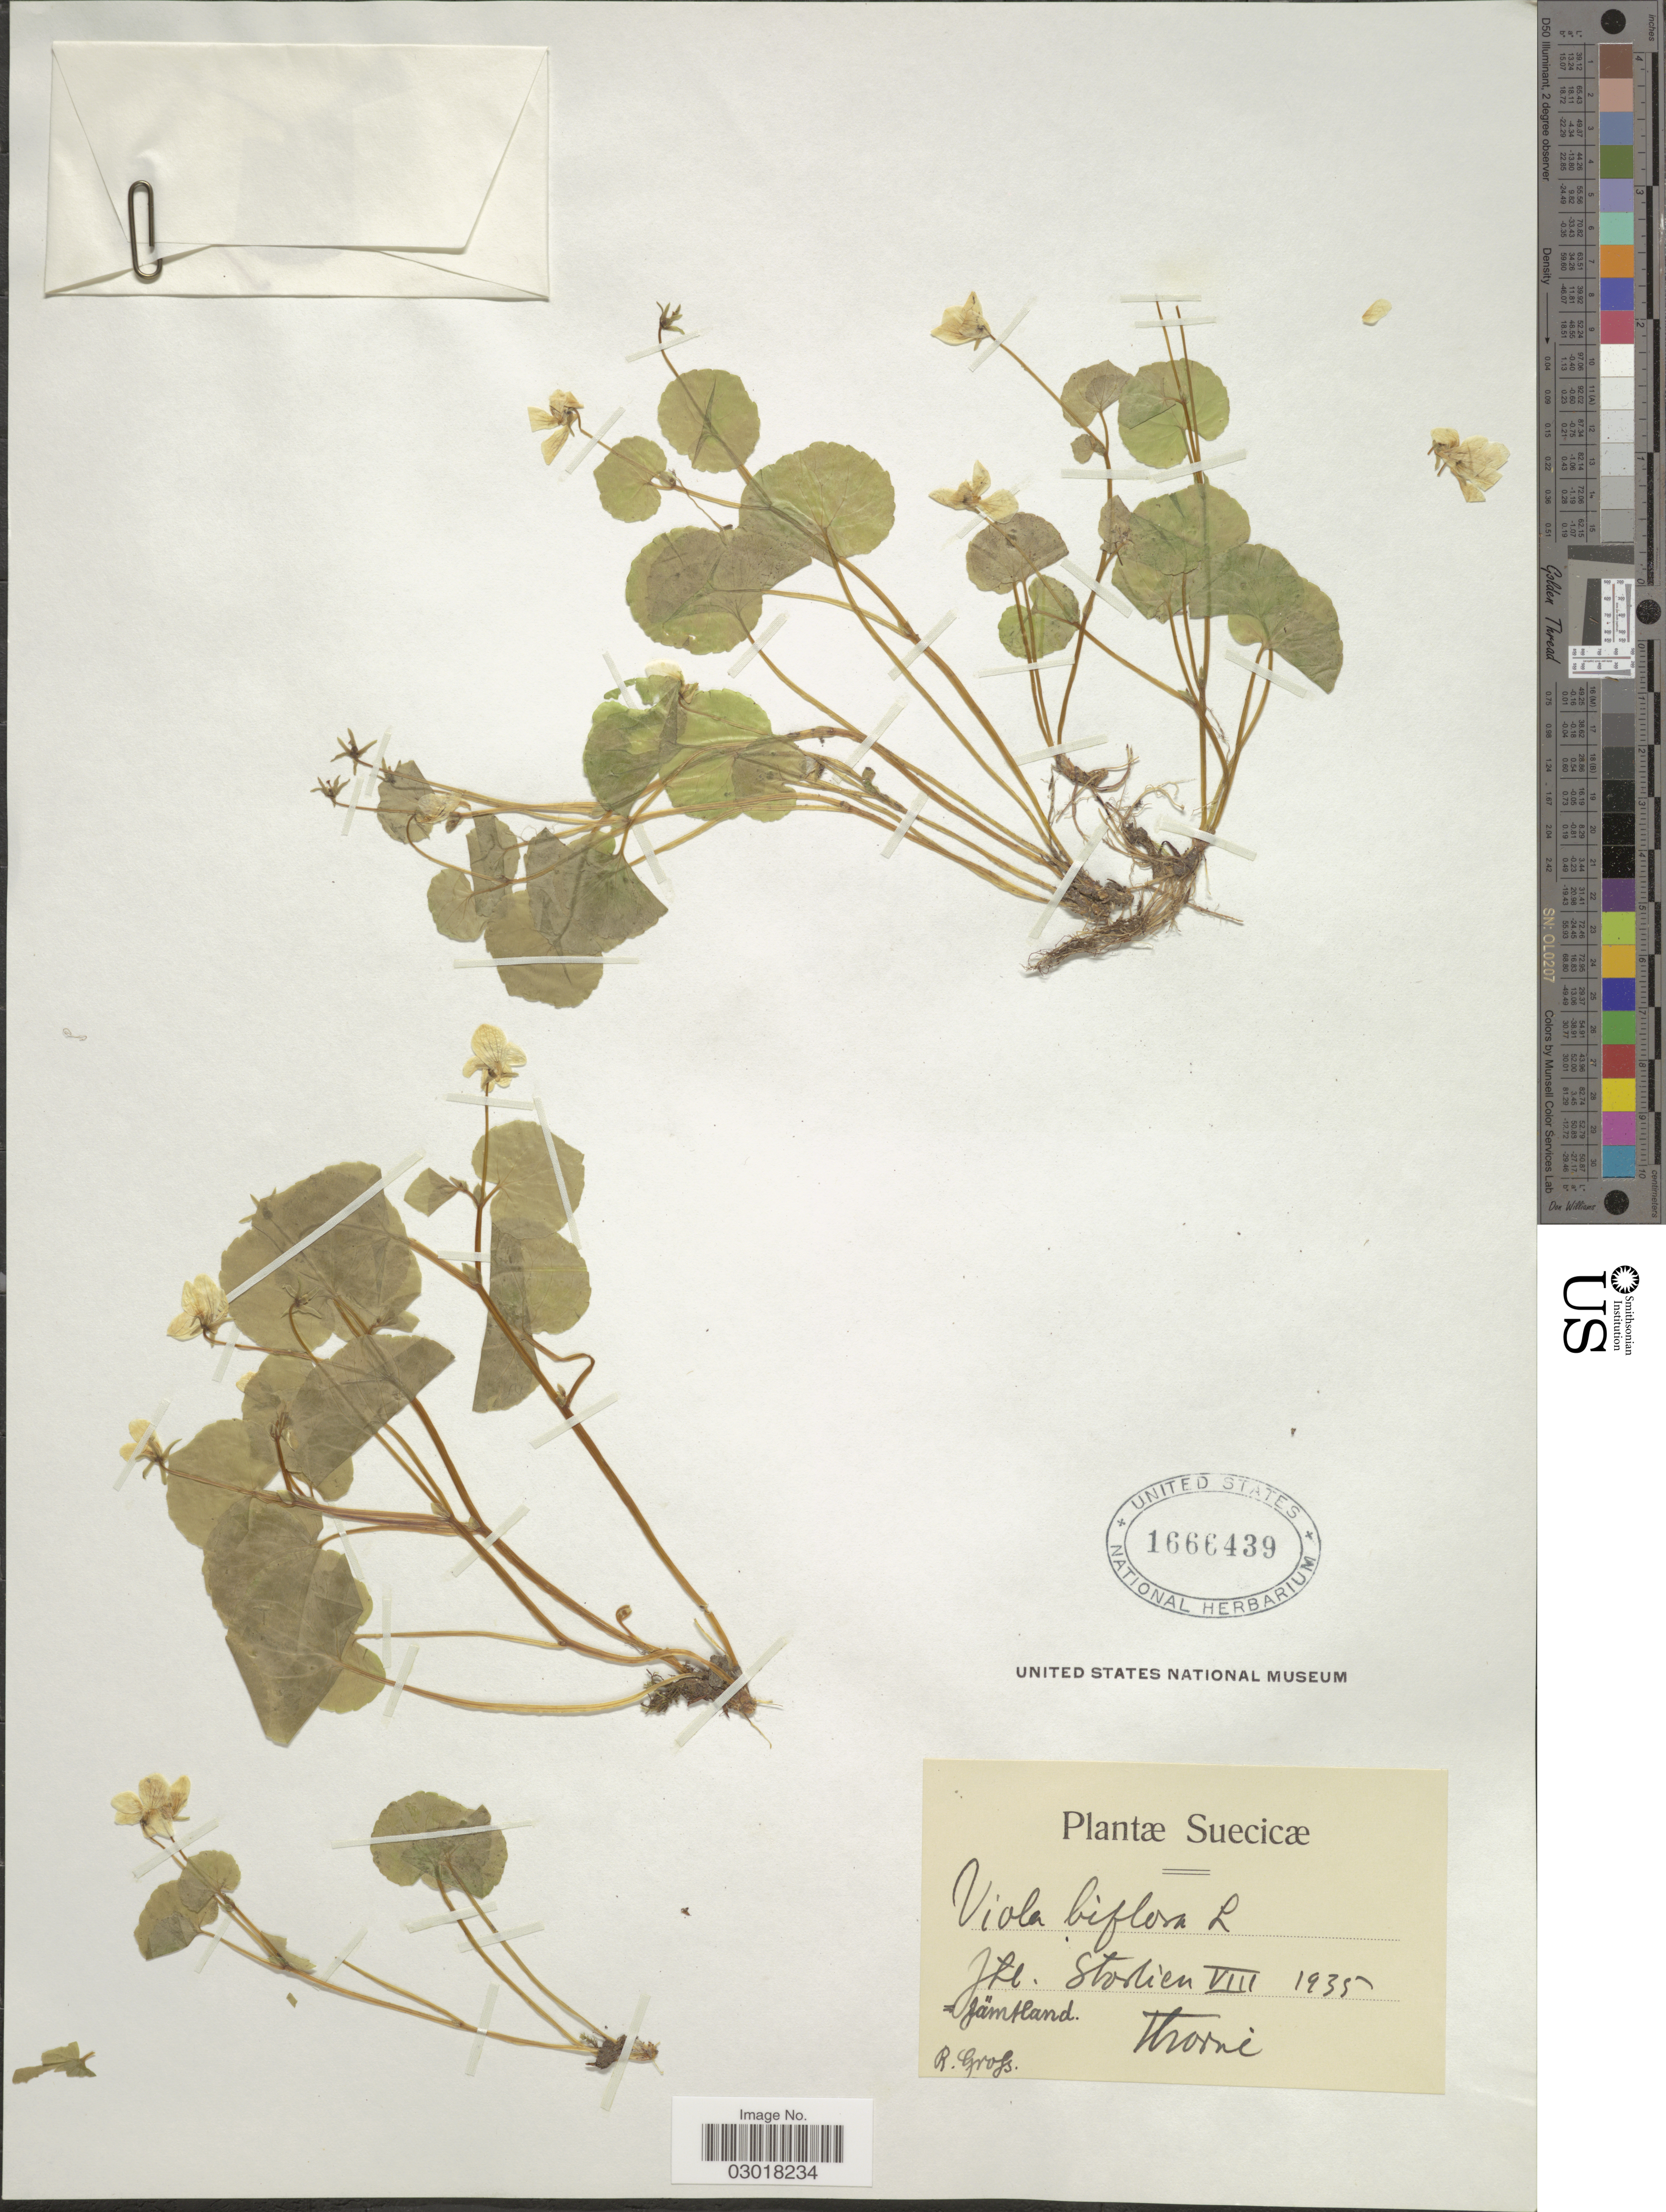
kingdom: Plantae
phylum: Tracheophyta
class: Magnoliopsida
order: Malpighiales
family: Violaceae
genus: Viola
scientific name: Viola biflora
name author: L.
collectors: R. Grofs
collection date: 1935-08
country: Sweden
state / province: Jämtland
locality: Jtl. = Jämtland. Storlien.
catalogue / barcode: US 1666439